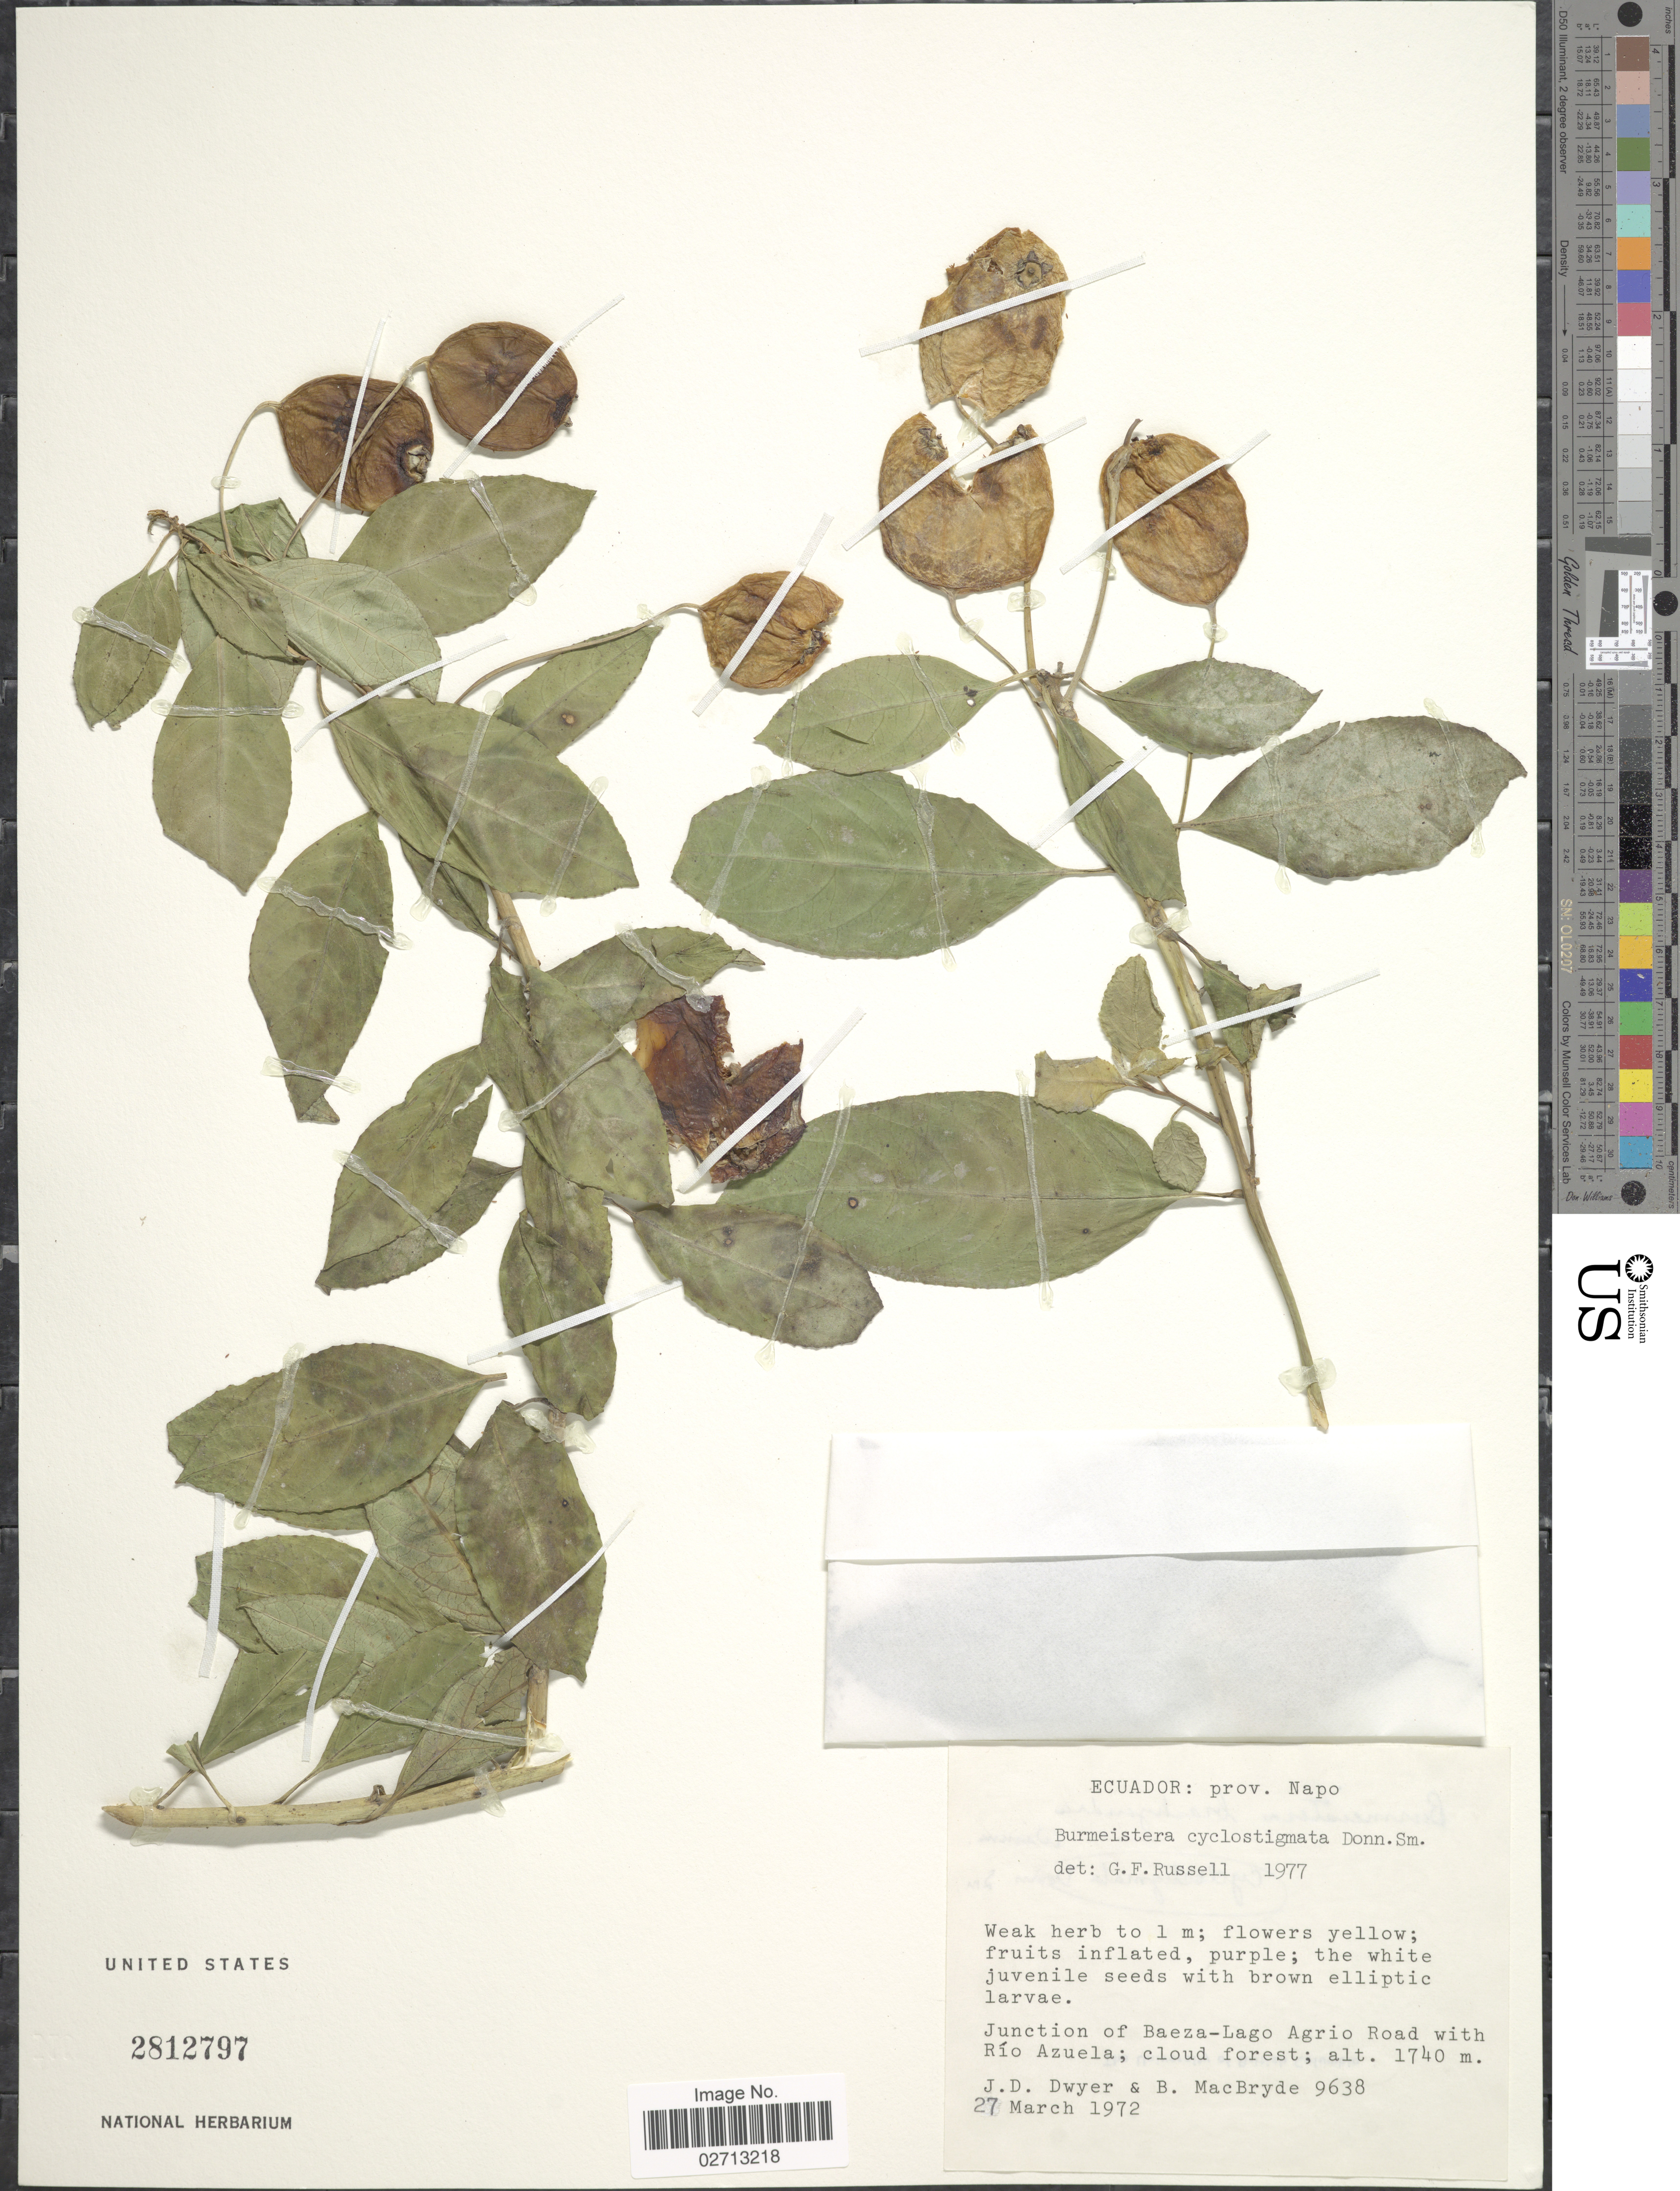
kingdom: Plantae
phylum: Tracheophyta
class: Magnoliopsida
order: Asterales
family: Campanulaceae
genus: Burmeistera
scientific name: Burmeistera cyclostigmata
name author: Donn. Sm.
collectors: J. D. Dwyer & B. MacBryde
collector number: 9638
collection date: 1972-03-27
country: Ecuador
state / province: Napo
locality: Junction of Baeza-Lago Agrio Road with Río Azuela.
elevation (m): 1740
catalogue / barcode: US 2812797